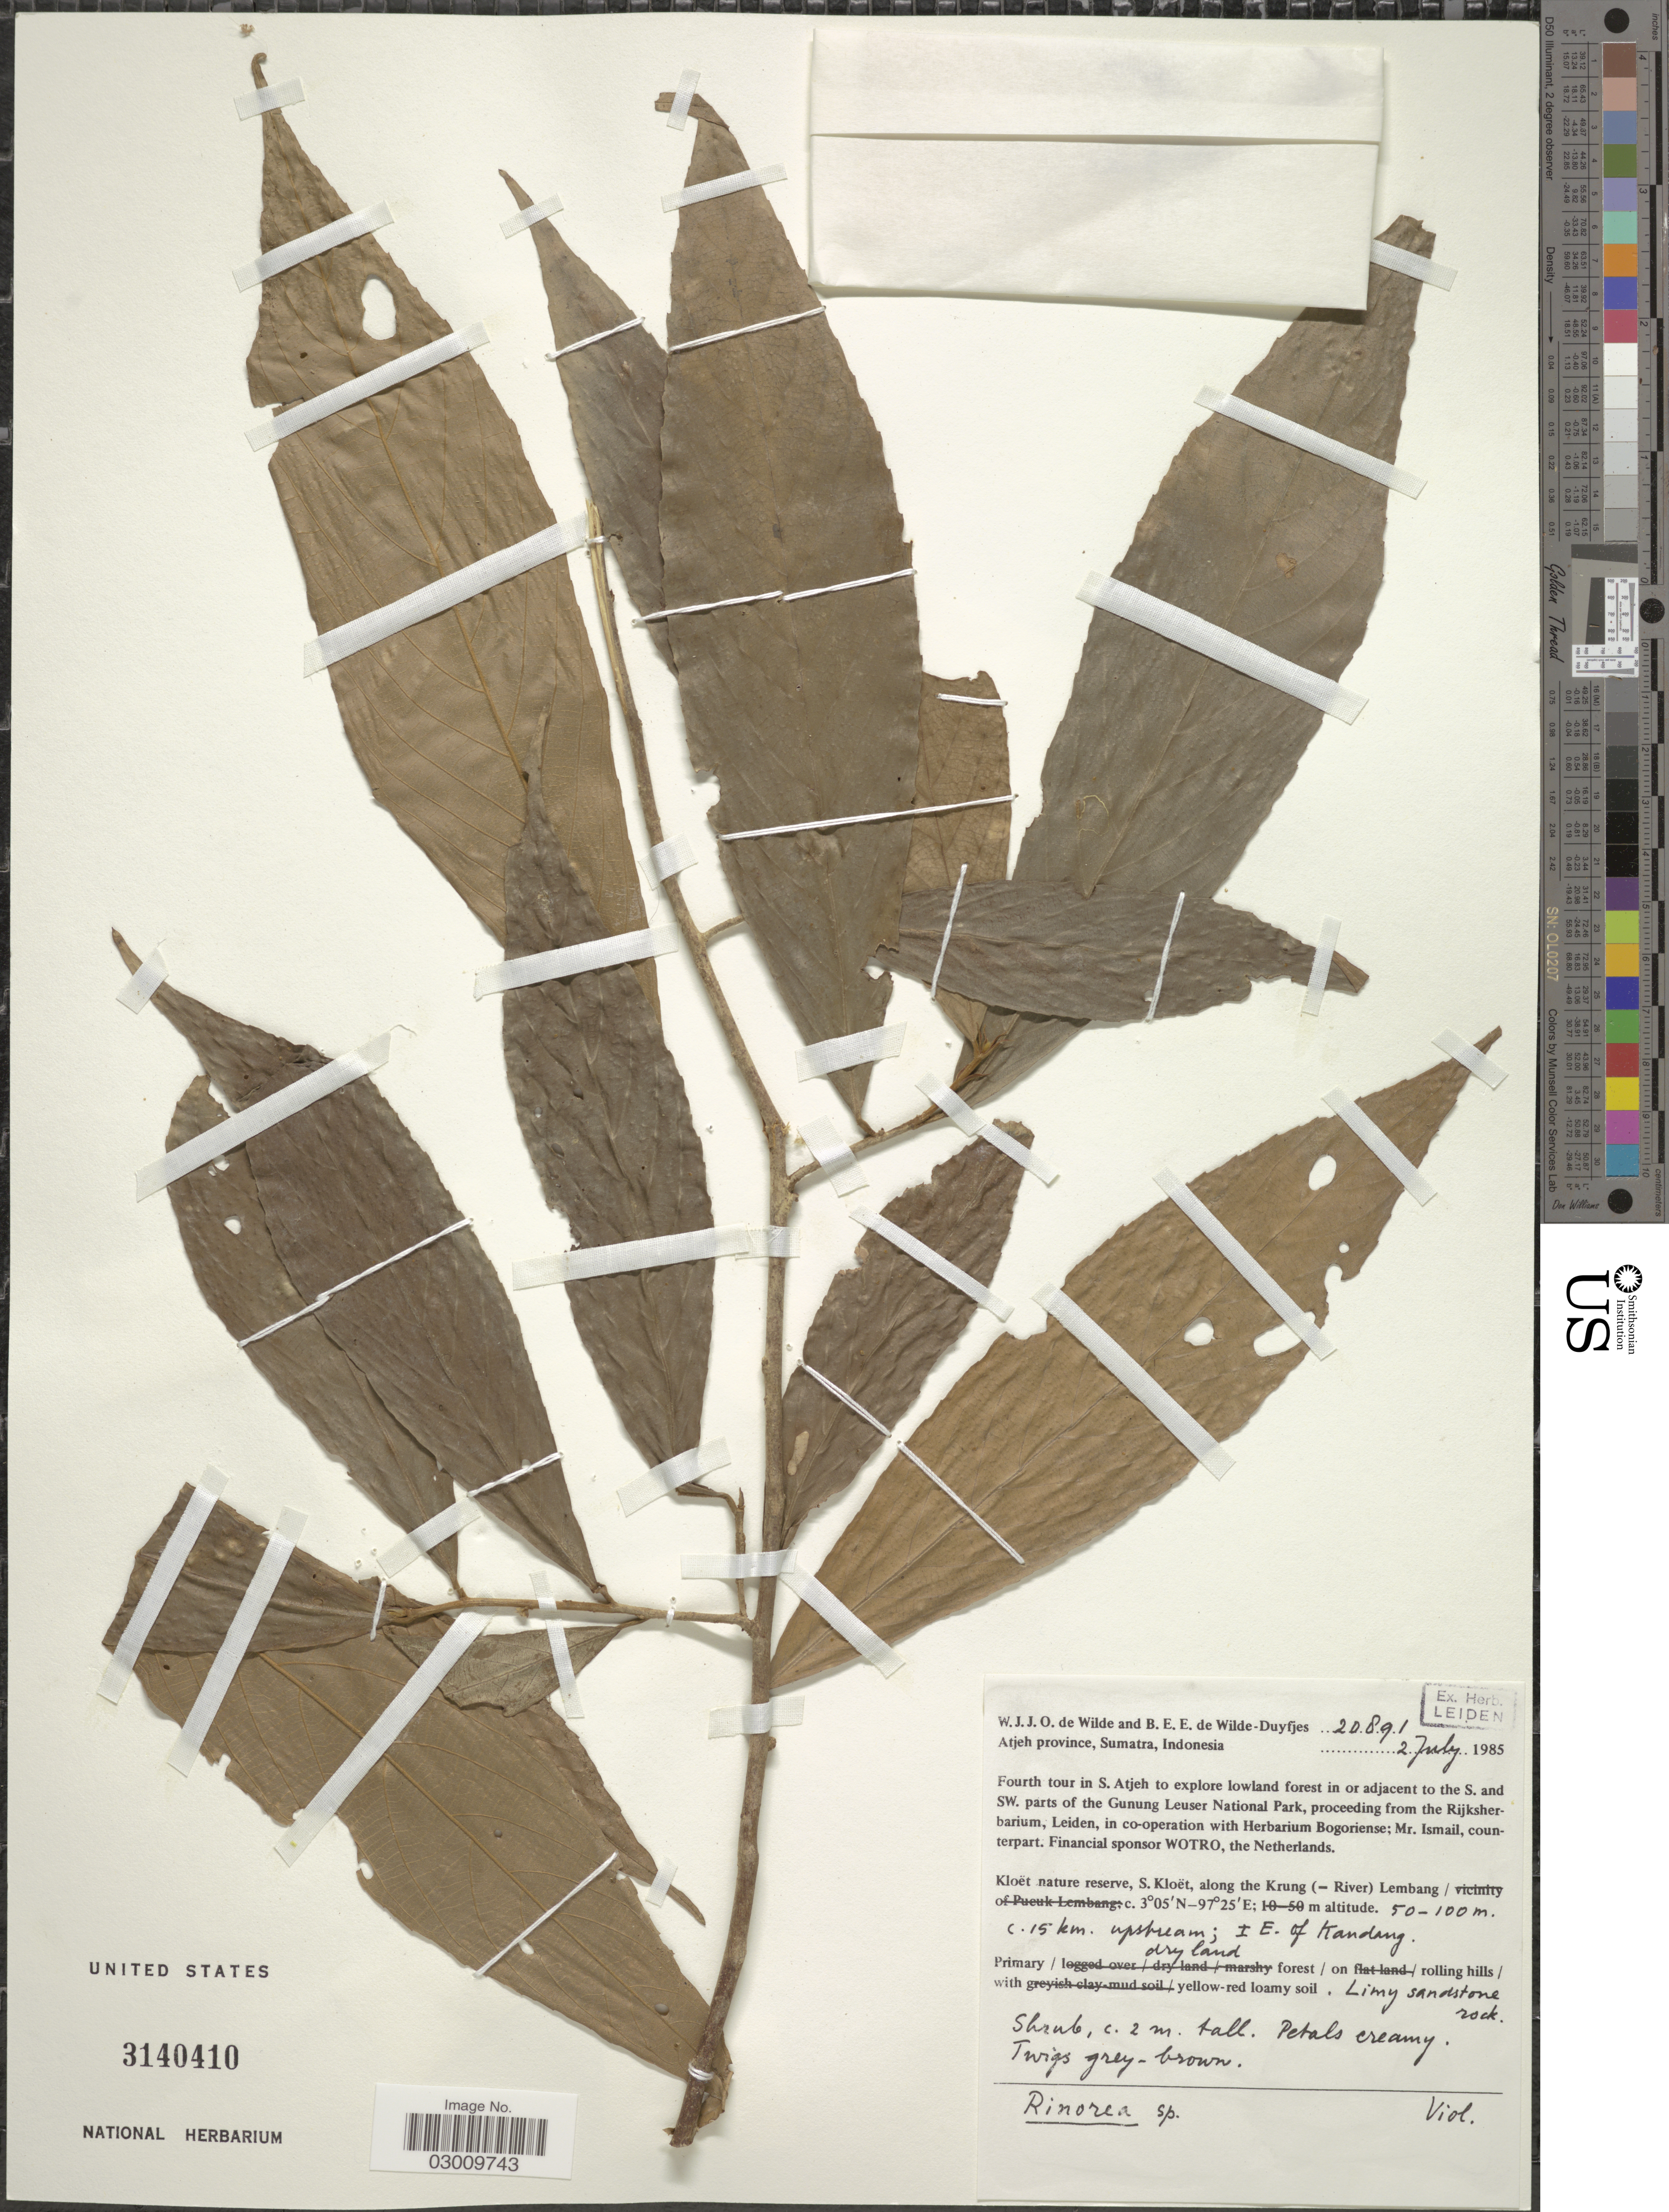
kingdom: Plantae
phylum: Tracheophyta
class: Magnoliopsida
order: Malpighiales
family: Violaceae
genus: Rinorea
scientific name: Rinorea sp.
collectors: W. J. de Wilde & B. E. de Wilde-Duyfjes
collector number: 20891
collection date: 1985-07-02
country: Indonesia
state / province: Sumatra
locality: Atjeh province. Kloët nature reserve, S. Kloët, along the Krung (- River) Lembang. C. 15 km. upstream; I E. of Kandang.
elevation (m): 50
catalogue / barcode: US 3140410